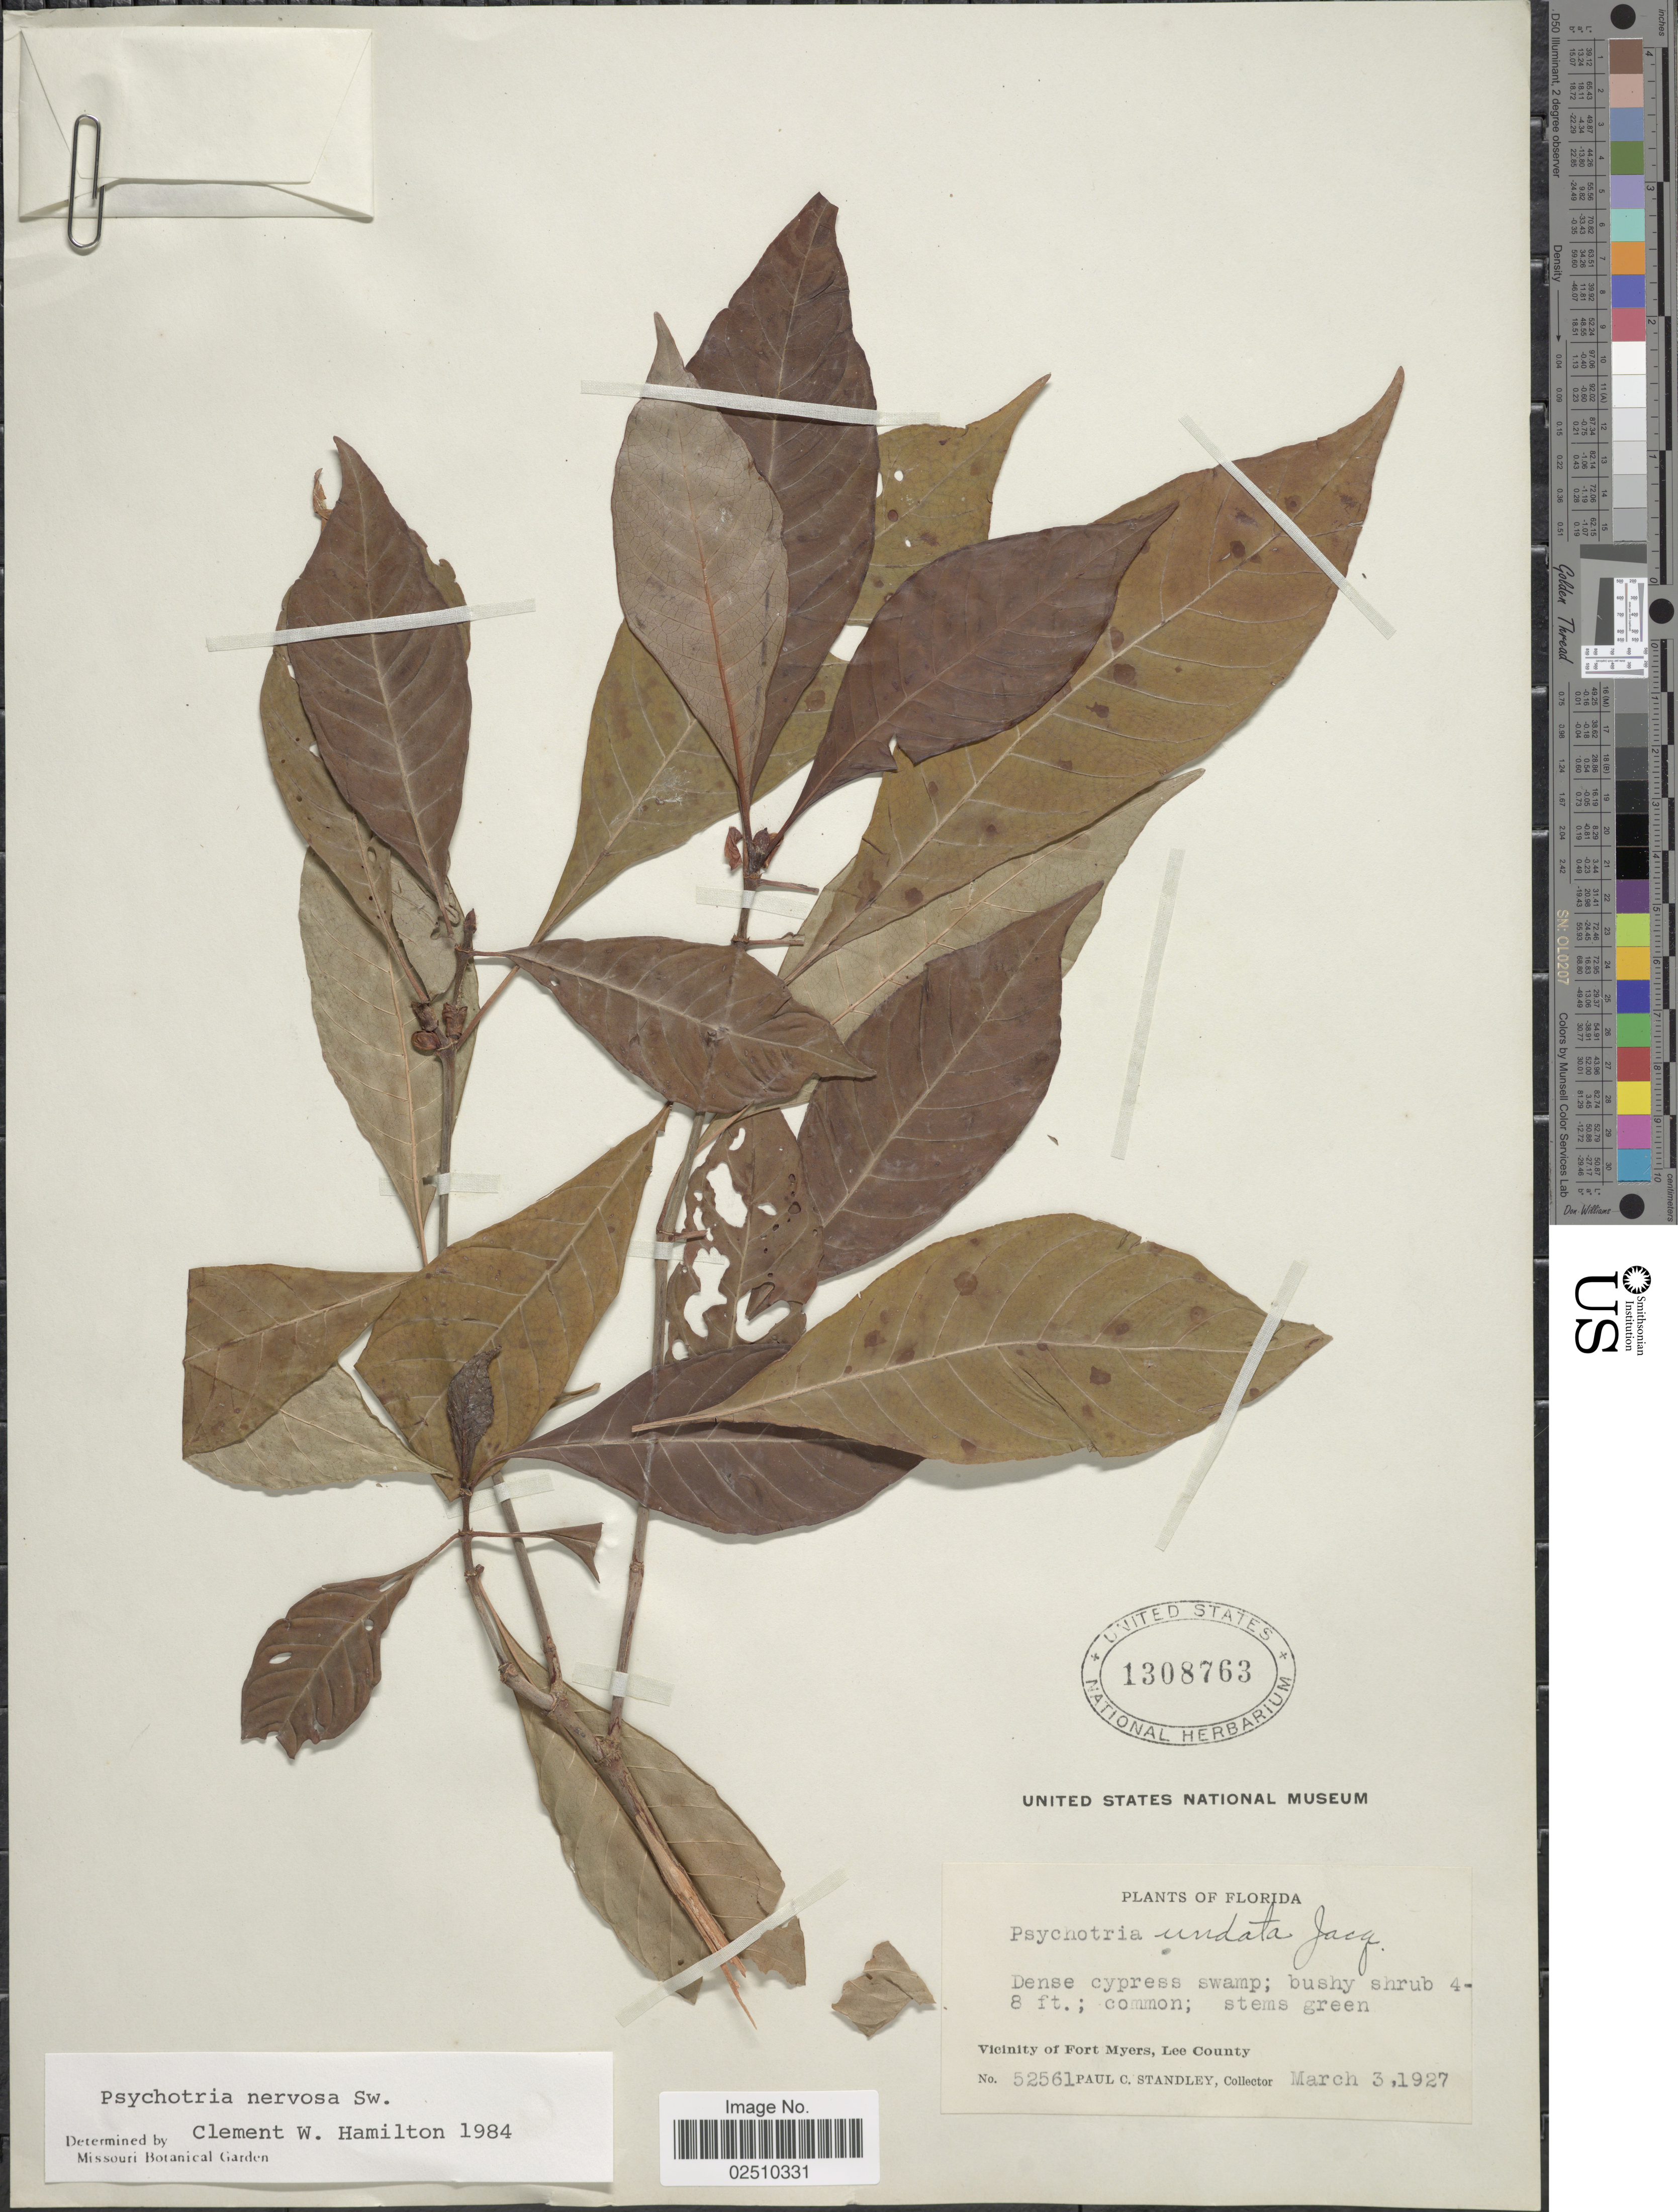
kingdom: Plantae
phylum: Tracheophyta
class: Magnoliopsida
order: Gentianales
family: Rubiaceae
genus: Psychotria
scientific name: Psychotria nervosa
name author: Sw.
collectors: P. C. Standley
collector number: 52561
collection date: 1927-03-03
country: United States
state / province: Florida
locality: Vicinity of Fort Myers, Lee County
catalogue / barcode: US 1308763